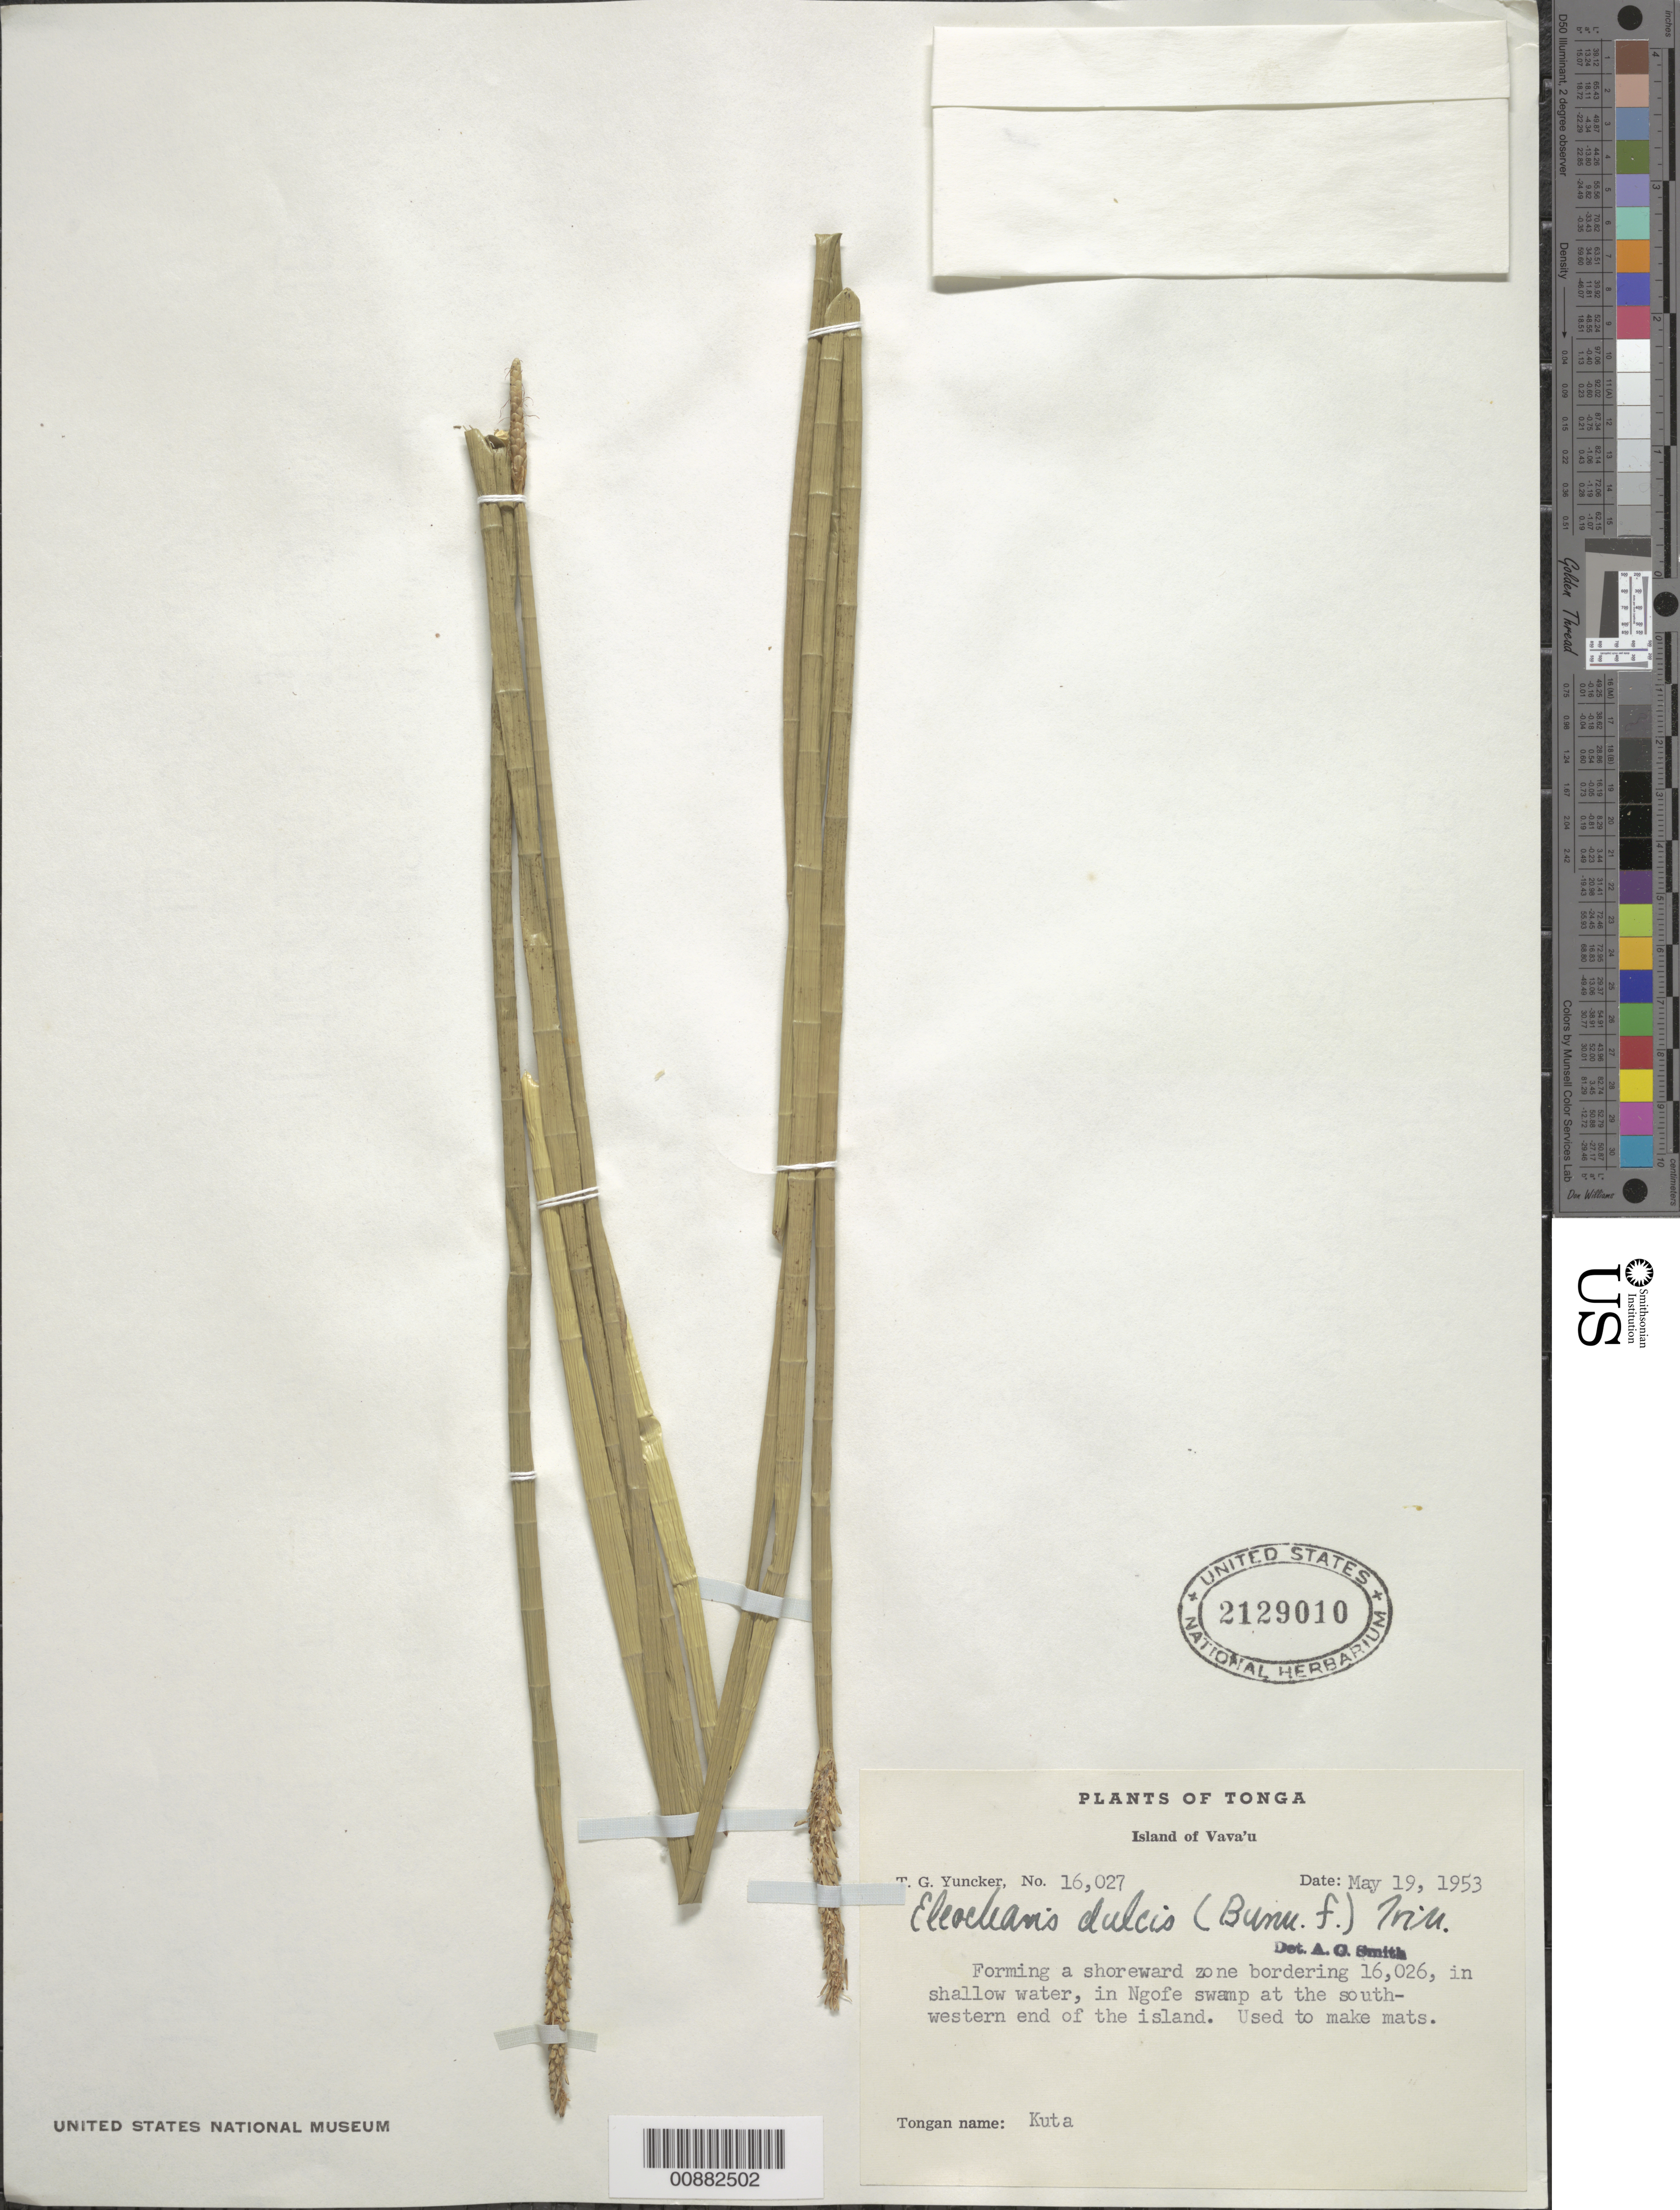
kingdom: Plantae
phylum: Tracheophyta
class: Liliopsida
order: Poales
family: Cyperaceae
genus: Eleocharis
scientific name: Eleocharis dulcis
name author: (Burm. f.) Trin. ex Hensch.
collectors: T. G. Yuncker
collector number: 16027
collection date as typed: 19 May 1953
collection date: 1953-05-19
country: Tonga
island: Vava'u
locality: In Ngofe swamp at the southwestern end of the island.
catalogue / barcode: US 2129010